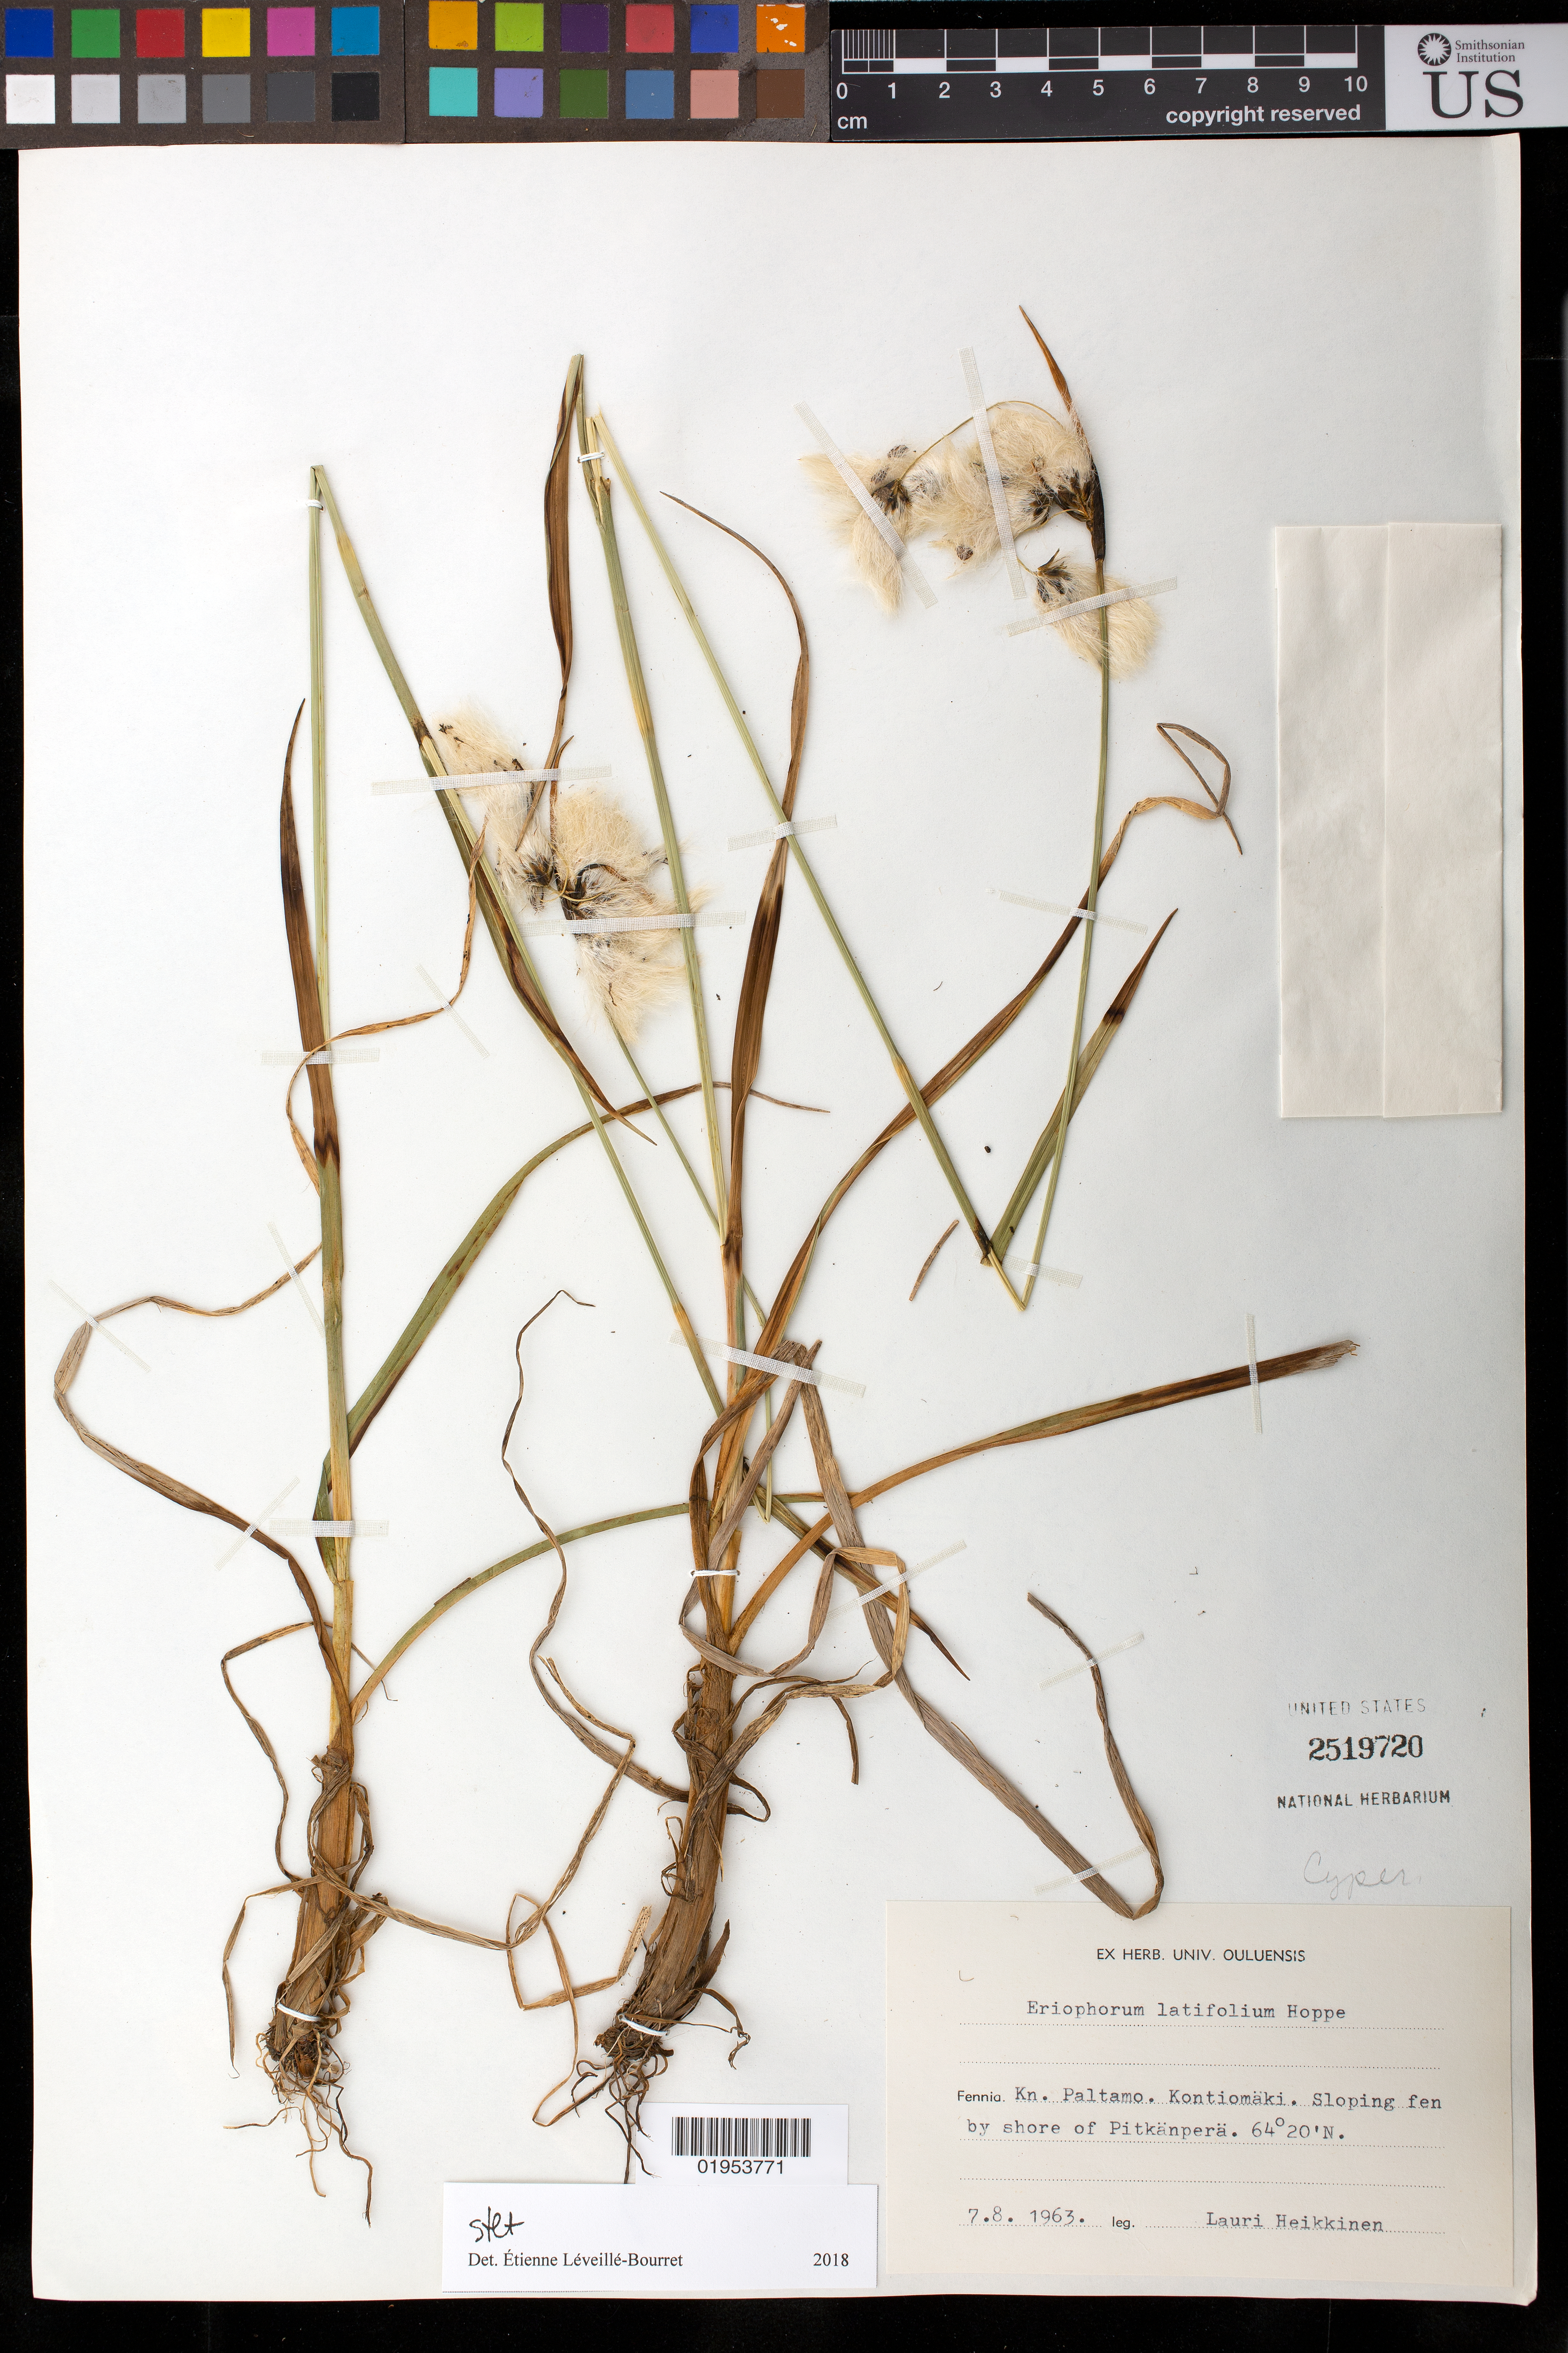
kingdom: Plantae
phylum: Tracheophyta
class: Liliopsida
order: Poales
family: Cyperaceae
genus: Eriophorum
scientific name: Eriophorum latifolium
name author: Hoppe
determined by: Léveillé-Bourret, E.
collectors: L. Heikkinen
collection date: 1963-07-08 or 1963-08-07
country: Finland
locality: Kn. Paltamo. Kontiomäki. Sloping fen by shore of Pitkänperä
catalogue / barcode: US 2519720